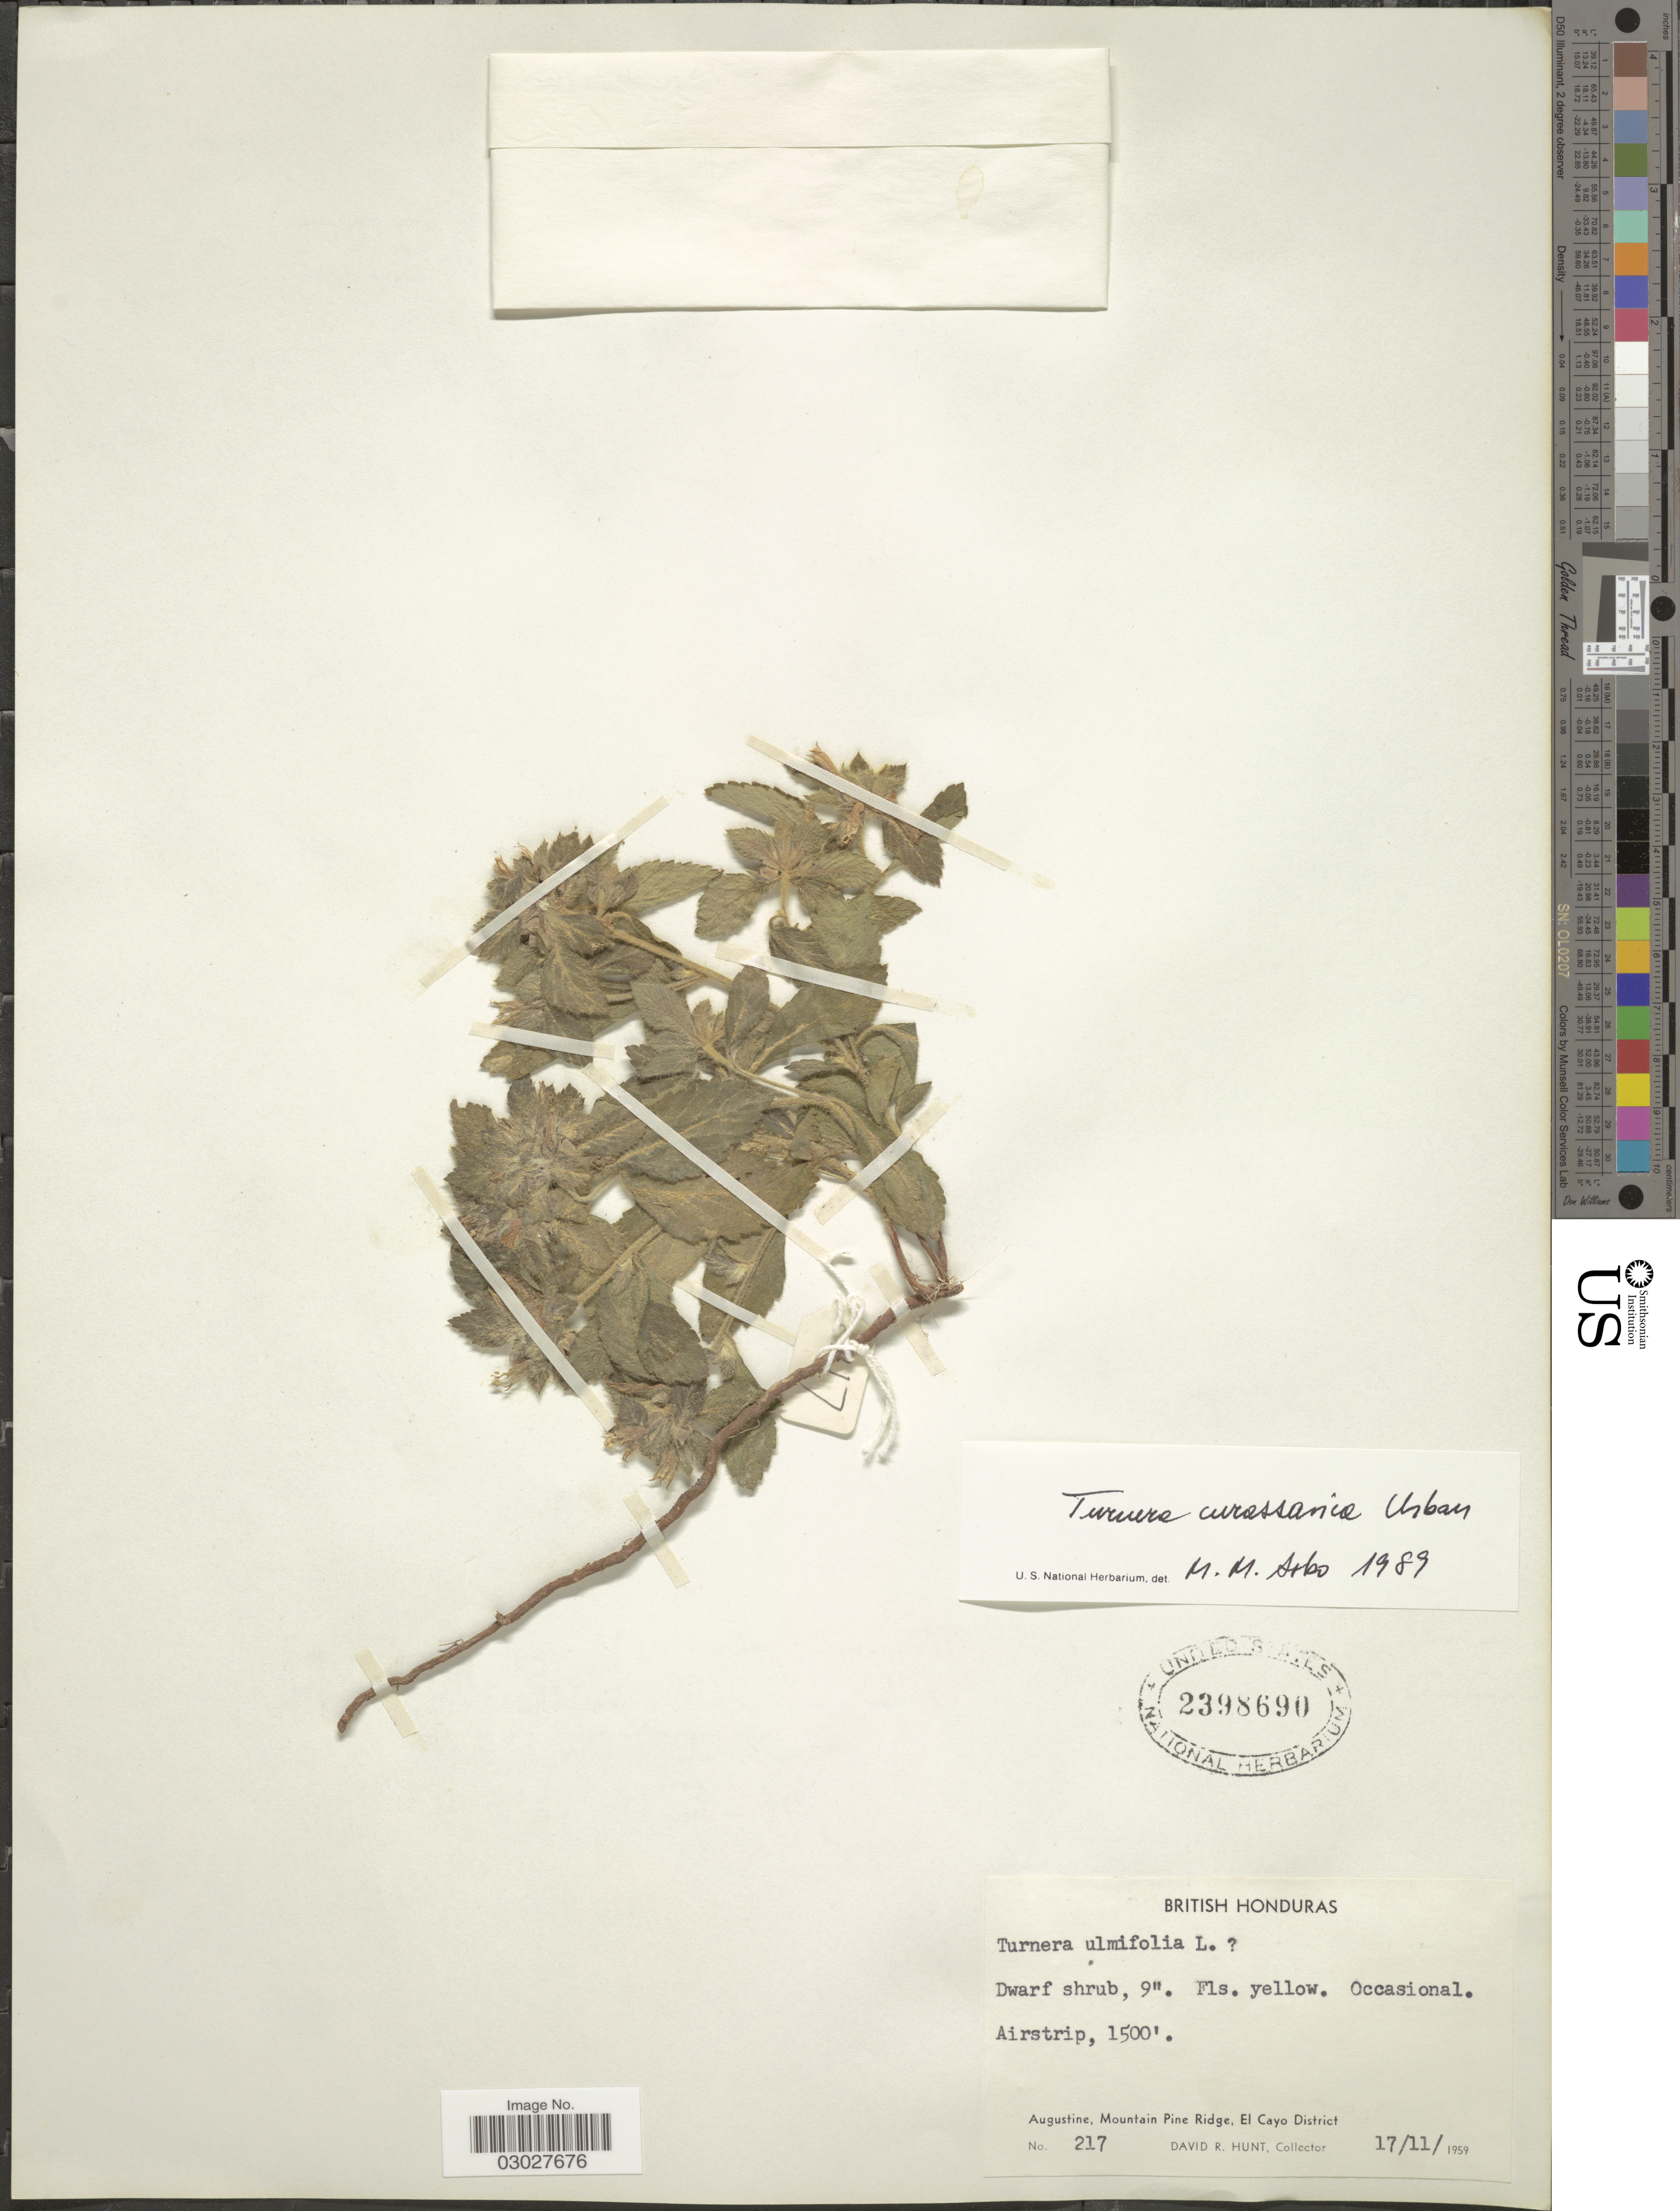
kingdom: Plantae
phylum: Tracheophyta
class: Magnoliopsida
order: Malpighiales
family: Turneraceae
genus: Turnera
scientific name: Turnera curassavica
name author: Urb.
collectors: D. R. Hunt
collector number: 217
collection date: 1959-11-17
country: Belize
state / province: Cayo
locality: British Honduras. Airstrip. Augustine, Mountain Pine Ridge, El Cayo District.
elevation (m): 457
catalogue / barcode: US 2398690